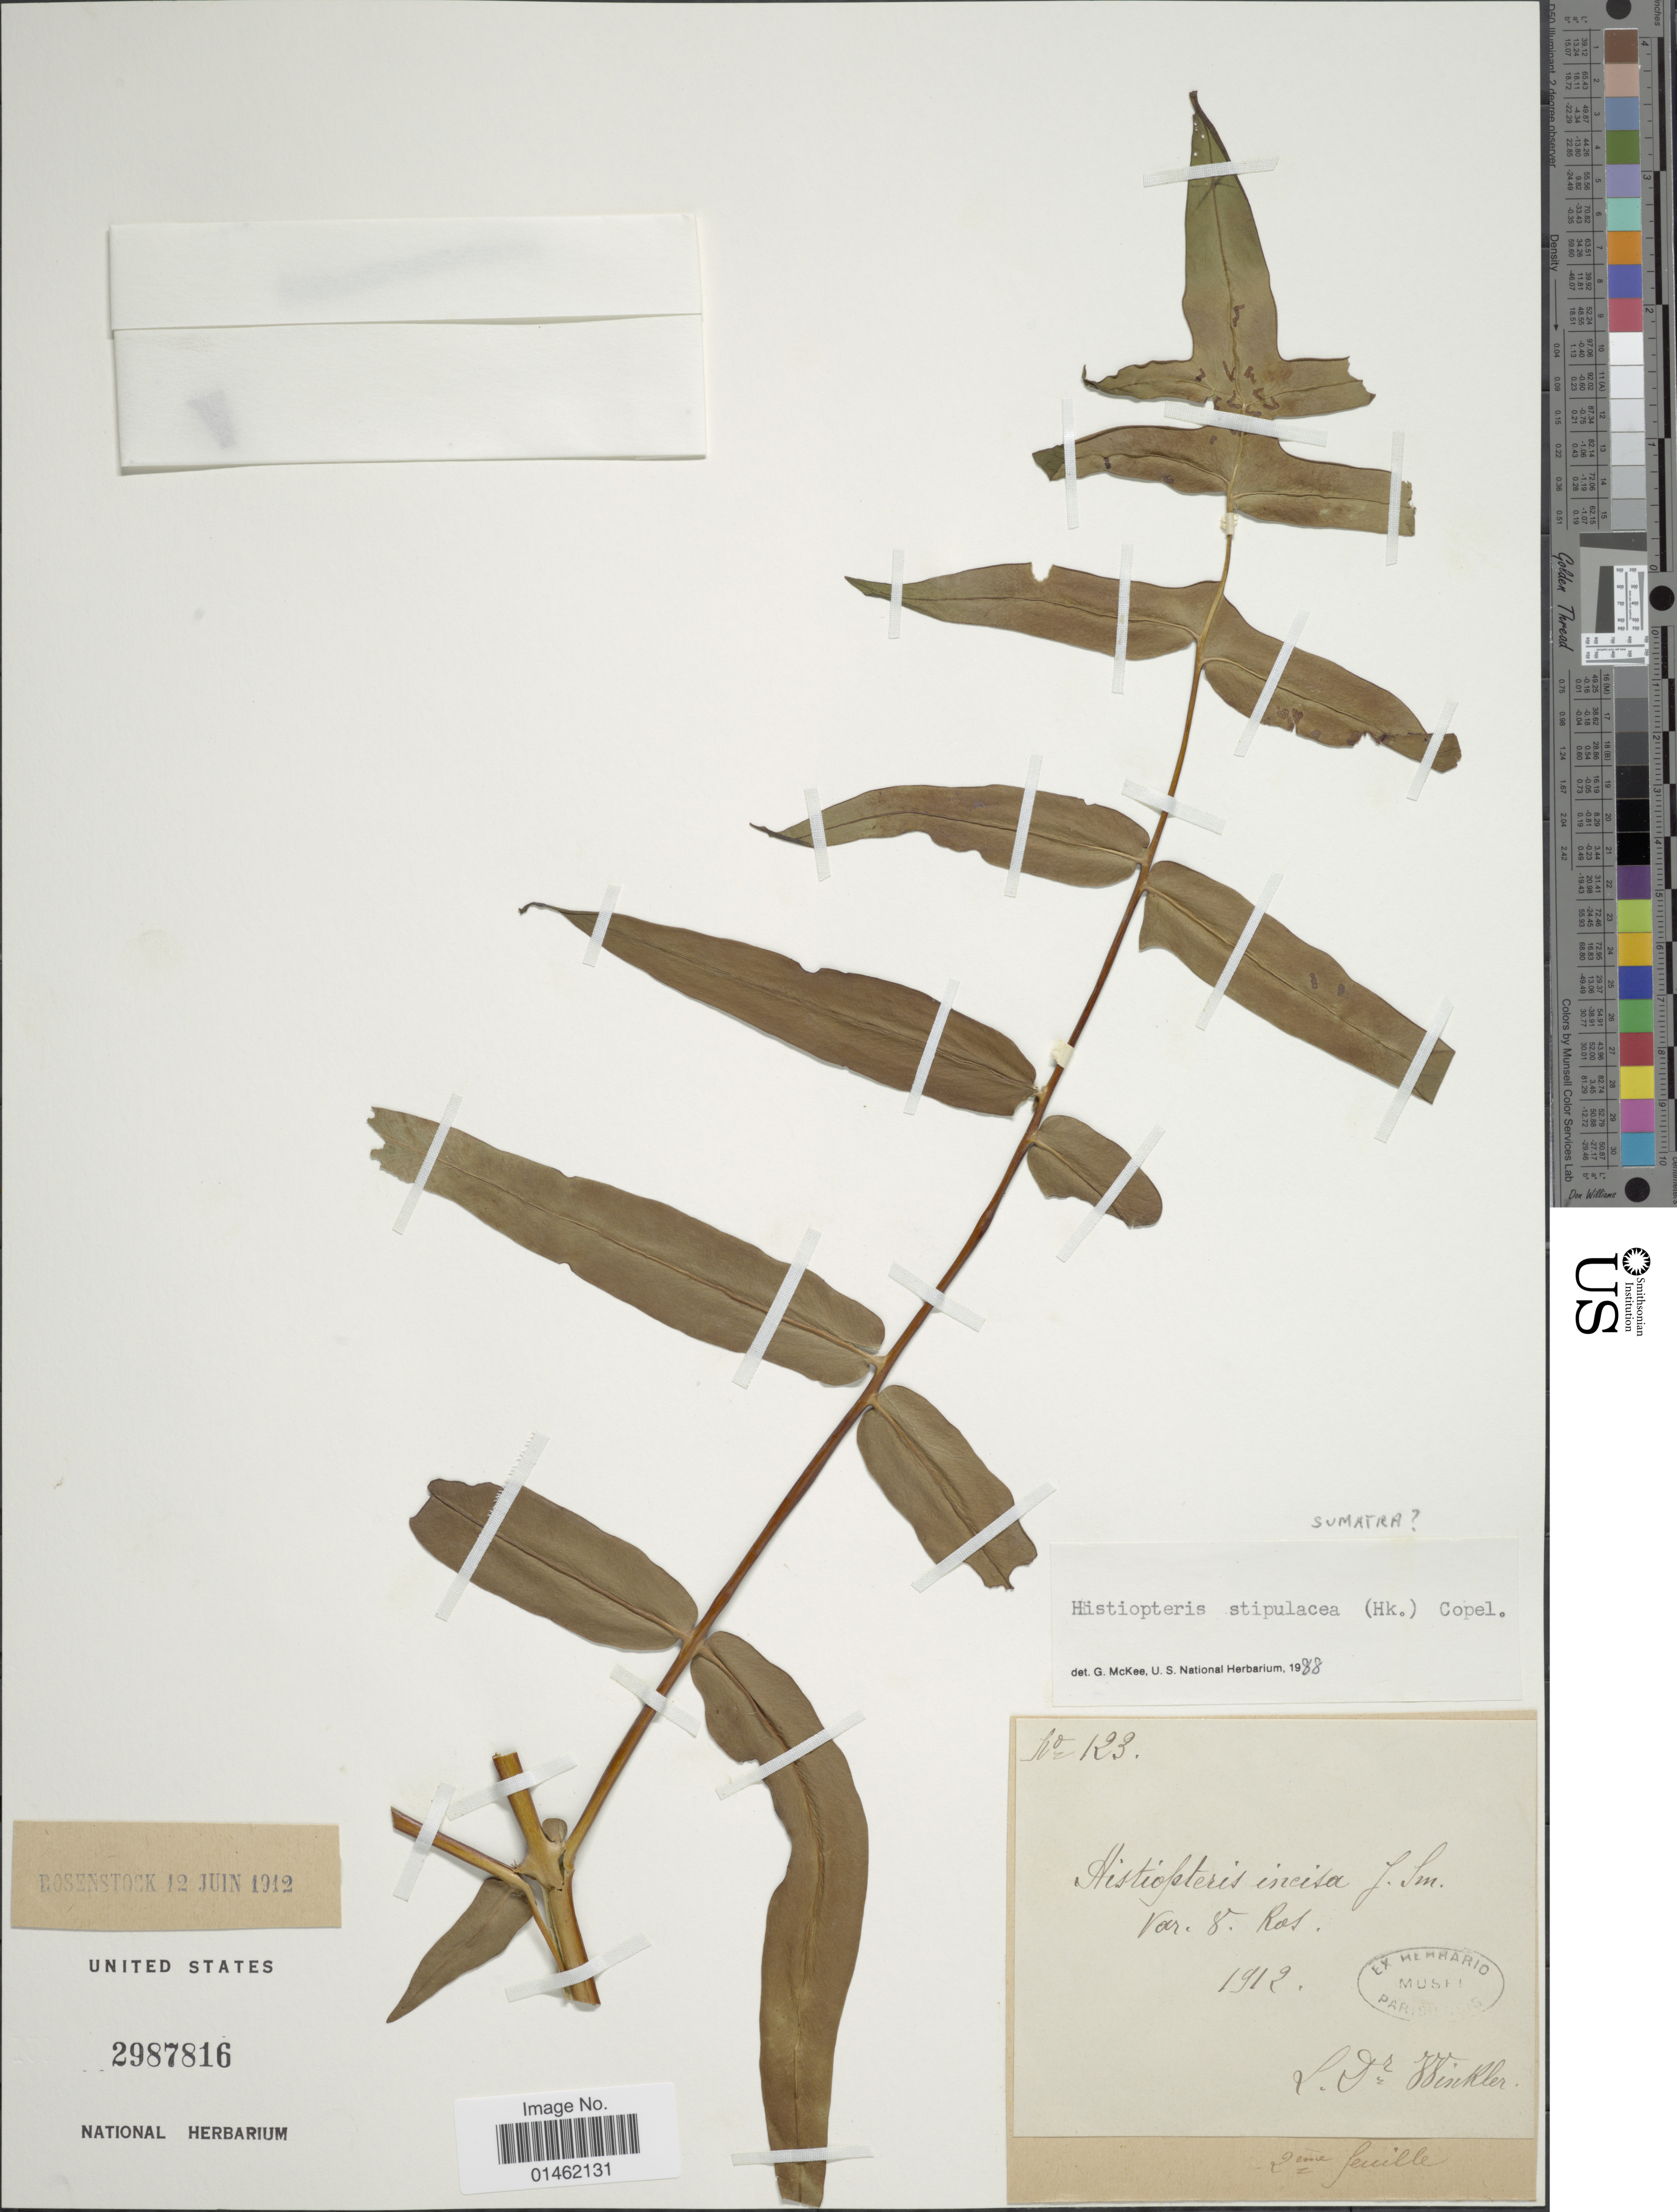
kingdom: Plantae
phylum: Tracheophyta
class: Polypodiopsida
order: Polypodiales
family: Dennstaedtiaceae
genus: Histiopteris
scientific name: Histiopteris stipulacea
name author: (Hook.) Copel.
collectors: -. Winkler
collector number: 123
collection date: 1912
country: Indonesia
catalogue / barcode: US 2987816